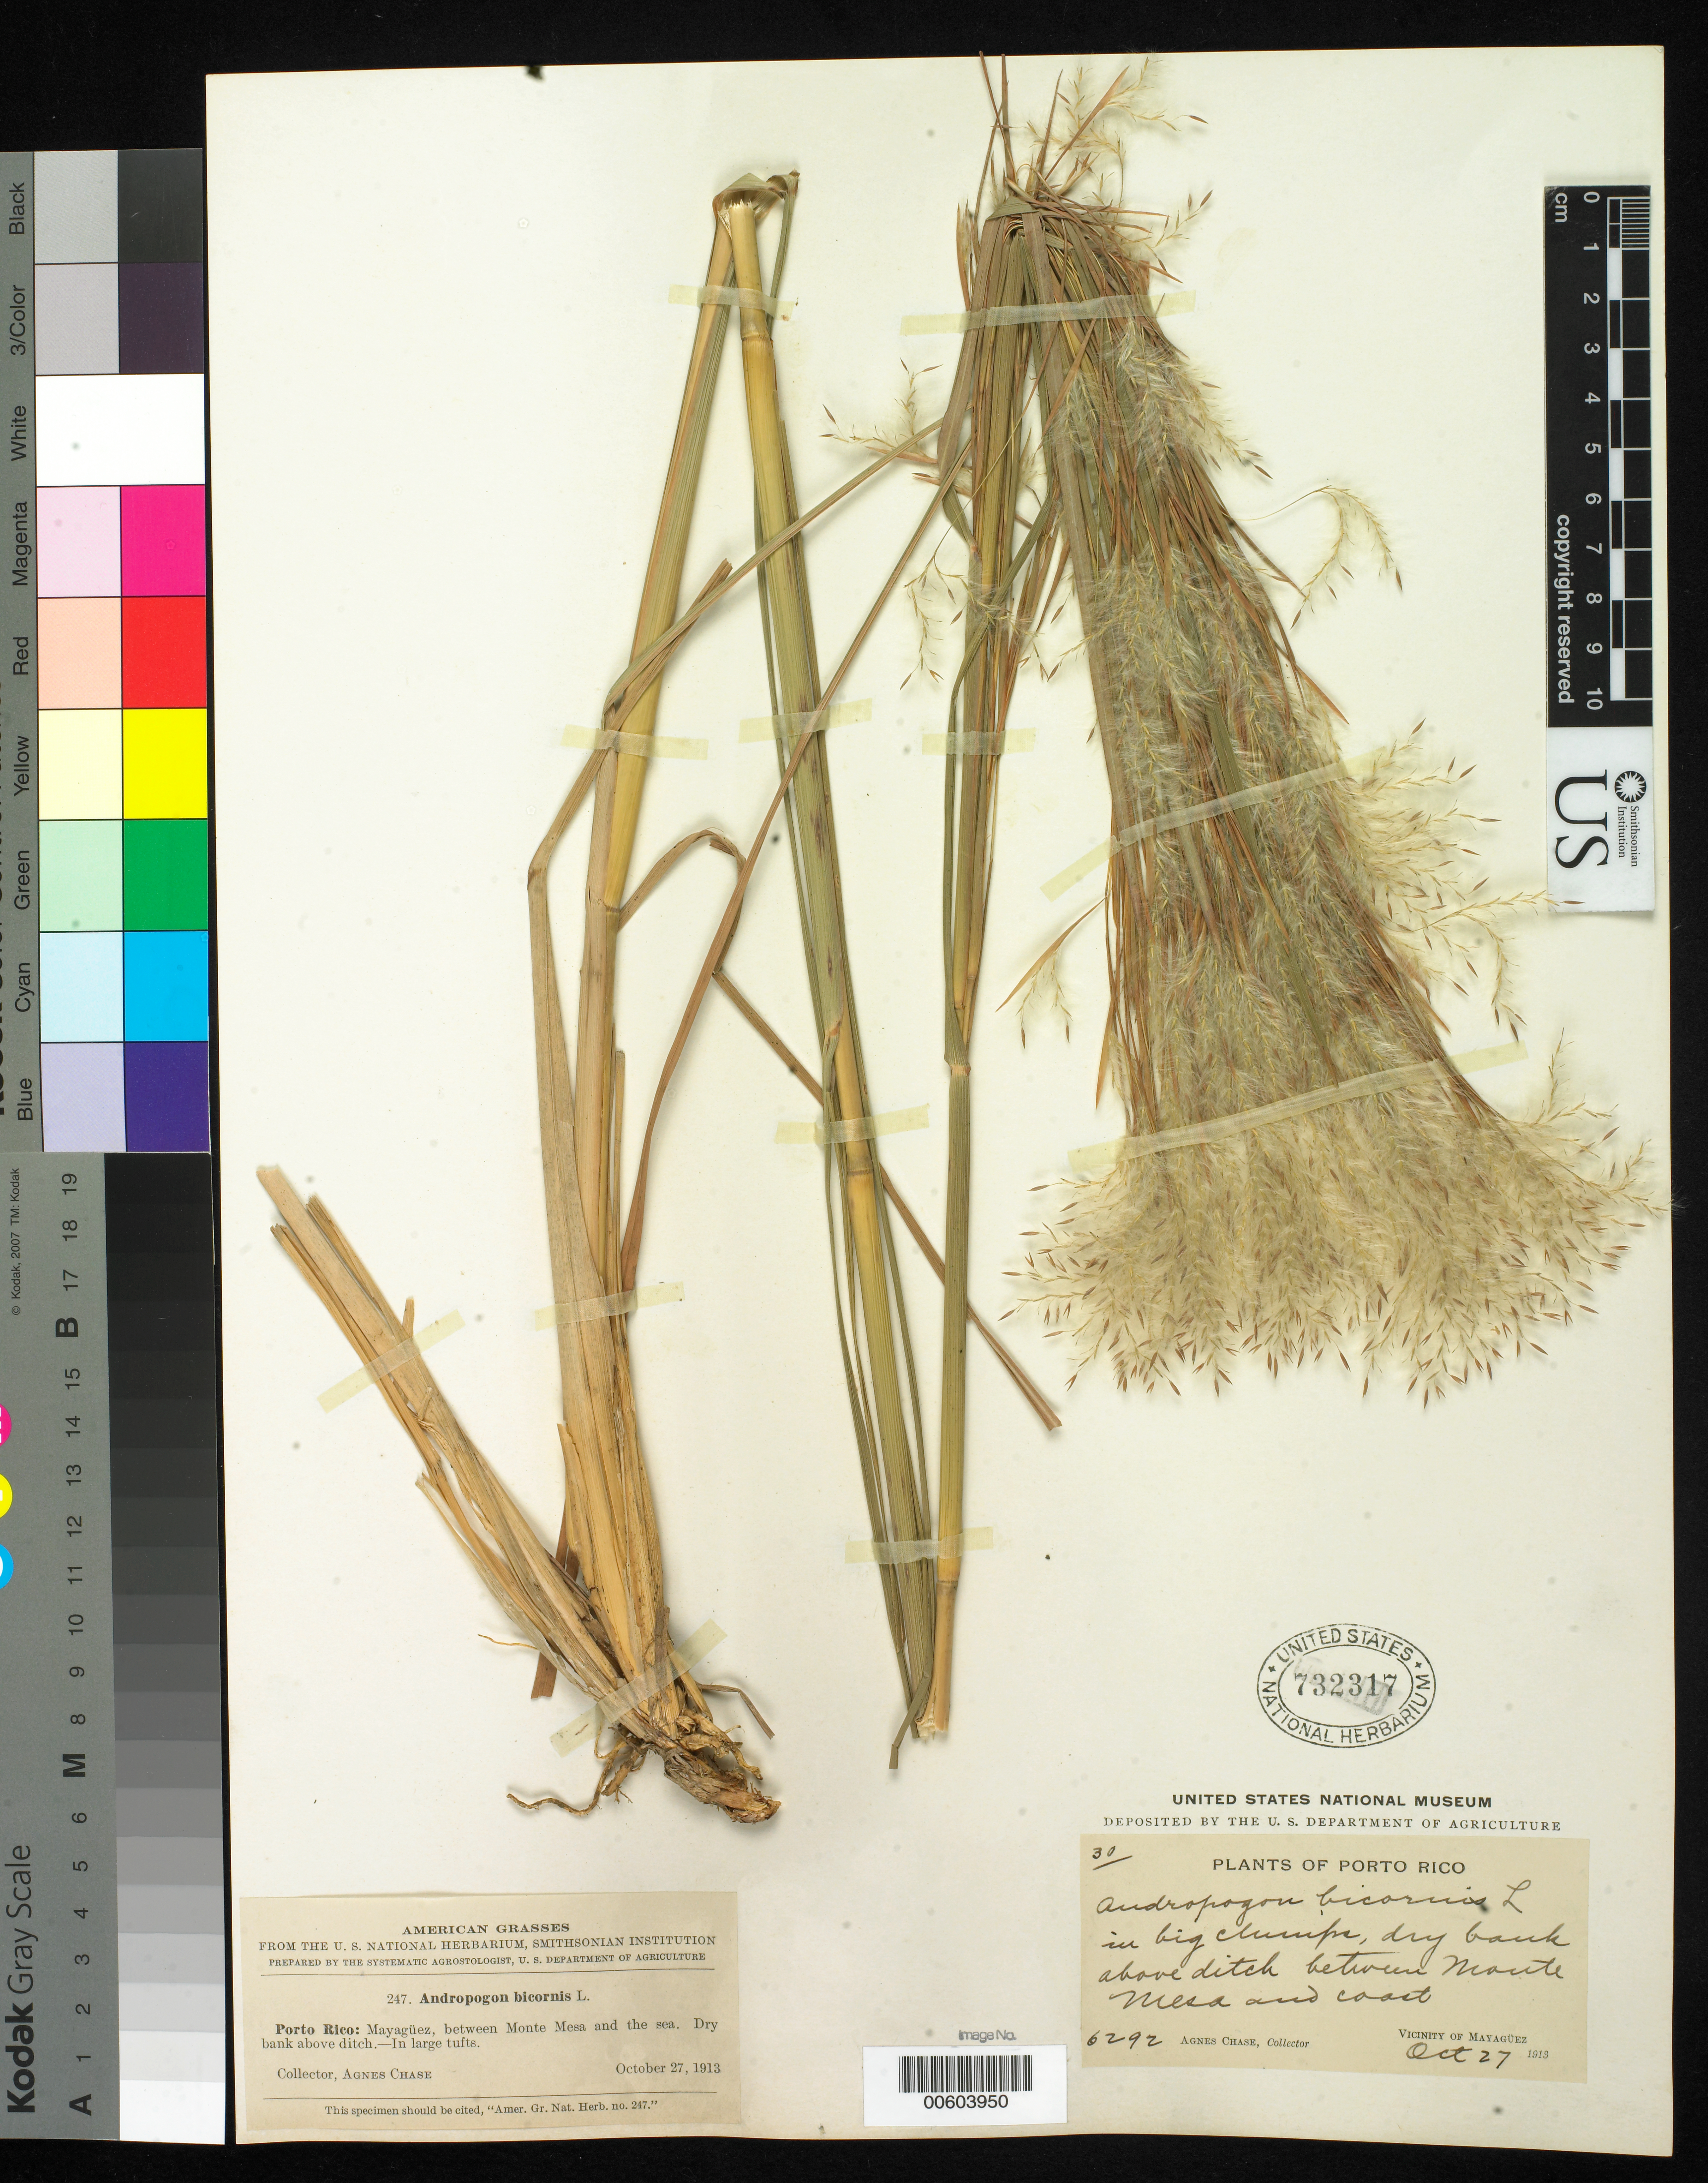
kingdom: Plantae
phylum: Tracheophyta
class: Liliopsida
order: Poales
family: Poaceae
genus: Andropogon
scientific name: Andropogon bicornis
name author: L.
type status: Conserved Type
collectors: A. Chase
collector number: Amer. Gr. Nat. Herb. 247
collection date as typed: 27 Oct 1913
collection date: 1913-10-27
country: Puerto Rico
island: Greater Antilles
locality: Mayaguez, between Monte Mesa & the sea.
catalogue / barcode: US 732317